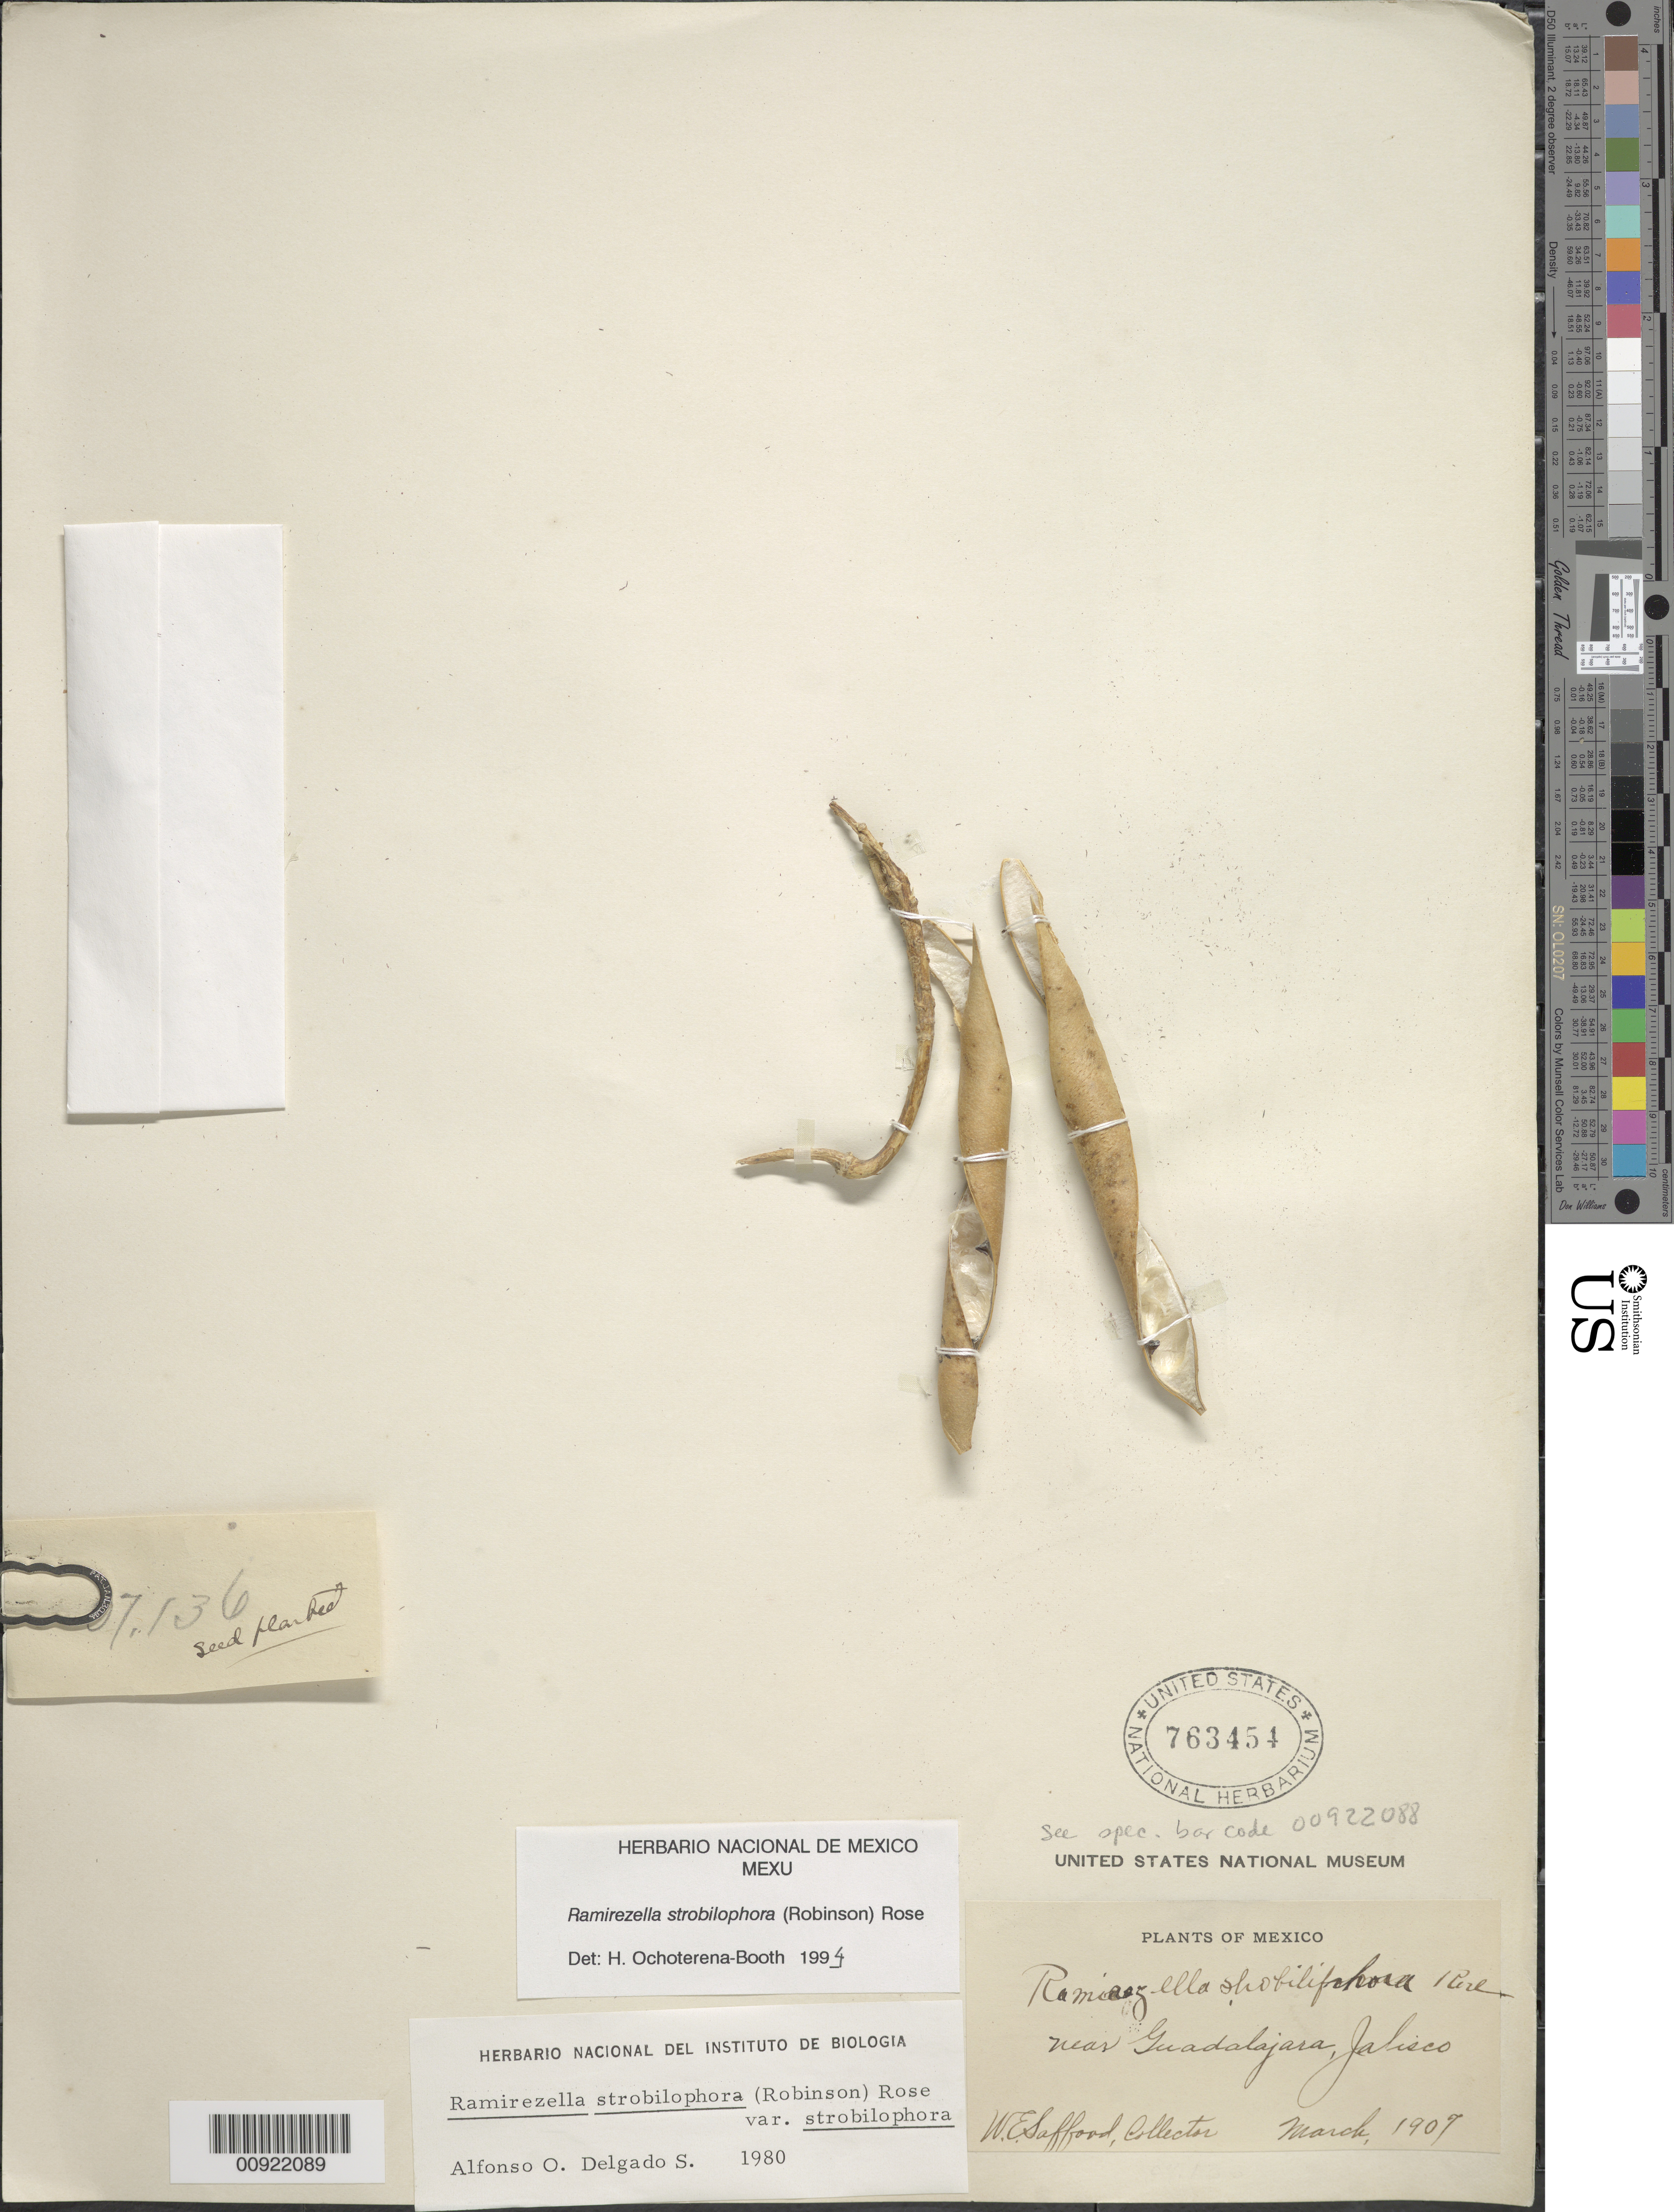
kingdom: Plantae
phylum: Tracheophyta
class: Magnoliopsida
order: Fabales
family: Fabaceae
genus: Ramirezella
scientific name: Ramirezella strobilophora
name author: (B.L. Rob.) Rose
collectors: W. E. Safford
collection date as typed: Mar 1907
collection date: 1907-03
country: Mexico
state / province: Jalisco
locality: Near Guadalajara, Jalisco.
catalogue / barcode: US 763454